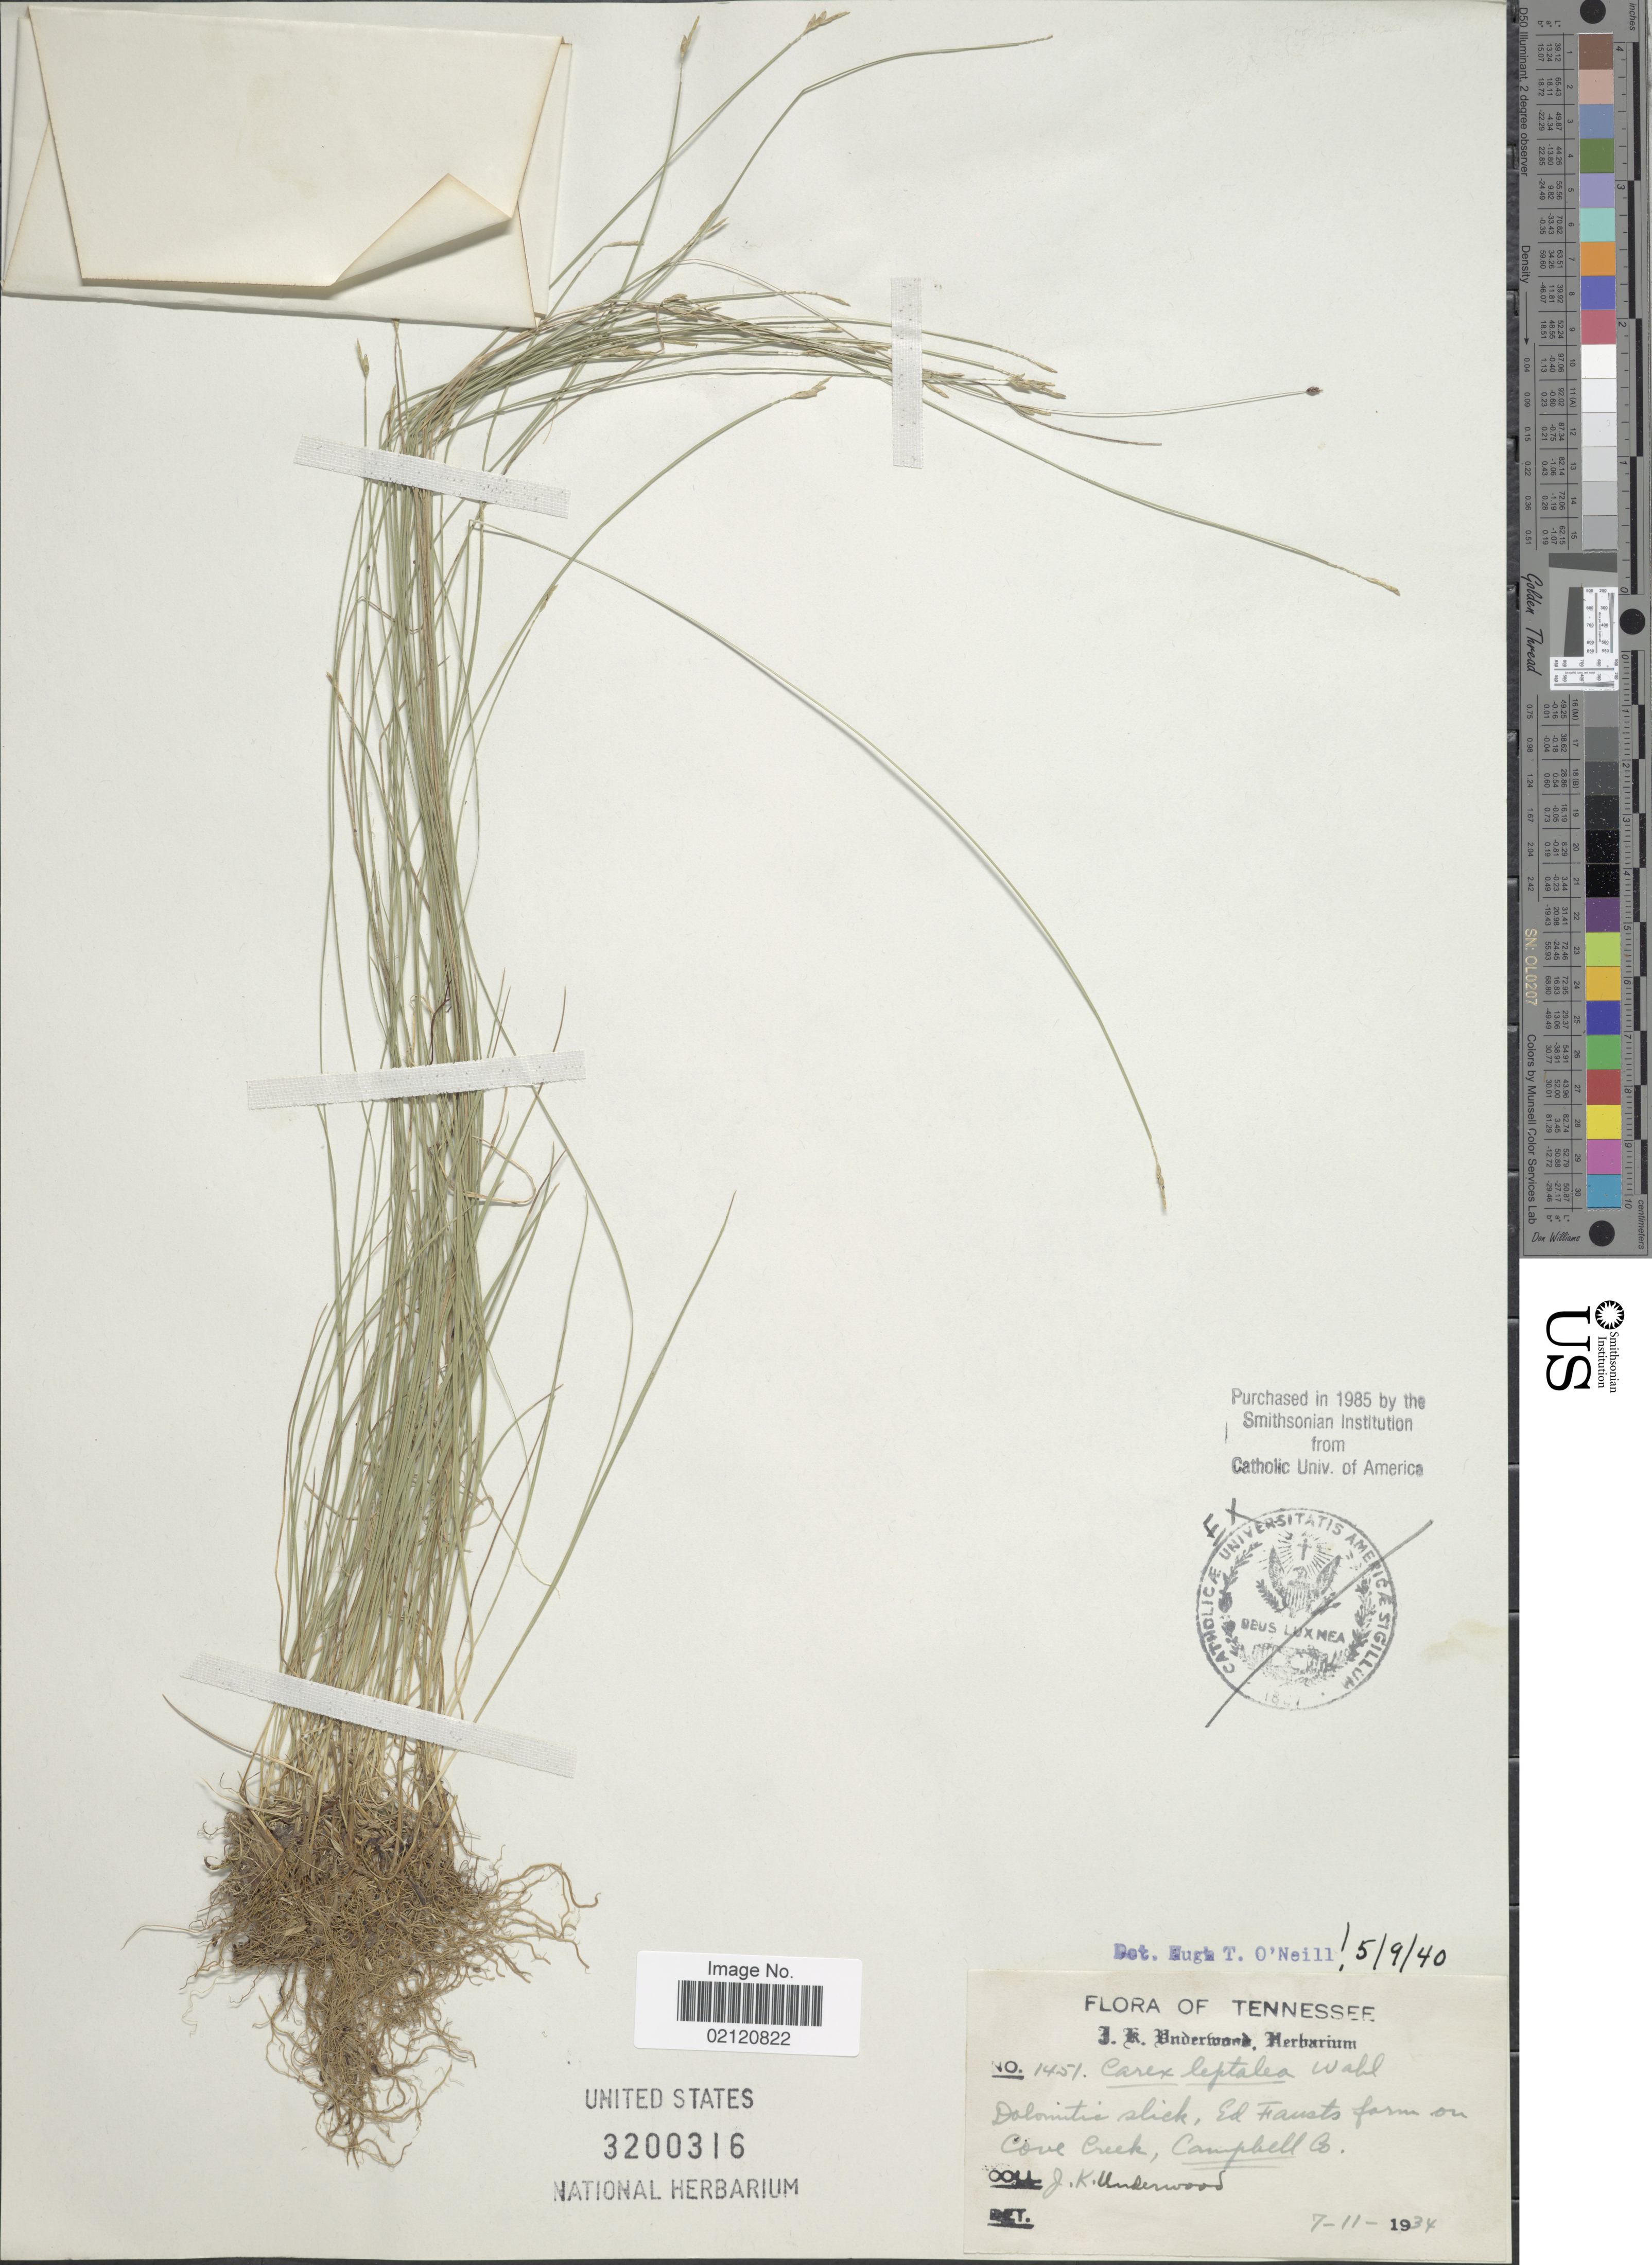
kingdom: Plantae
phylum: Tracheophyta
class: Liliopsida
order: Poales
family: Cyperaceae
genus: Carex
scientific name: Carex leptalea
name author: Wahlenb.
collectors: J. K. Underwood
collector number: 1451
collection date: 1934-07-11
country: United States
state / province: Tennessee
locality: Dolomitis slick, Ed Fausts farm on Cove Creek, Campbell Co.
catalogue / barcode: US 3200316